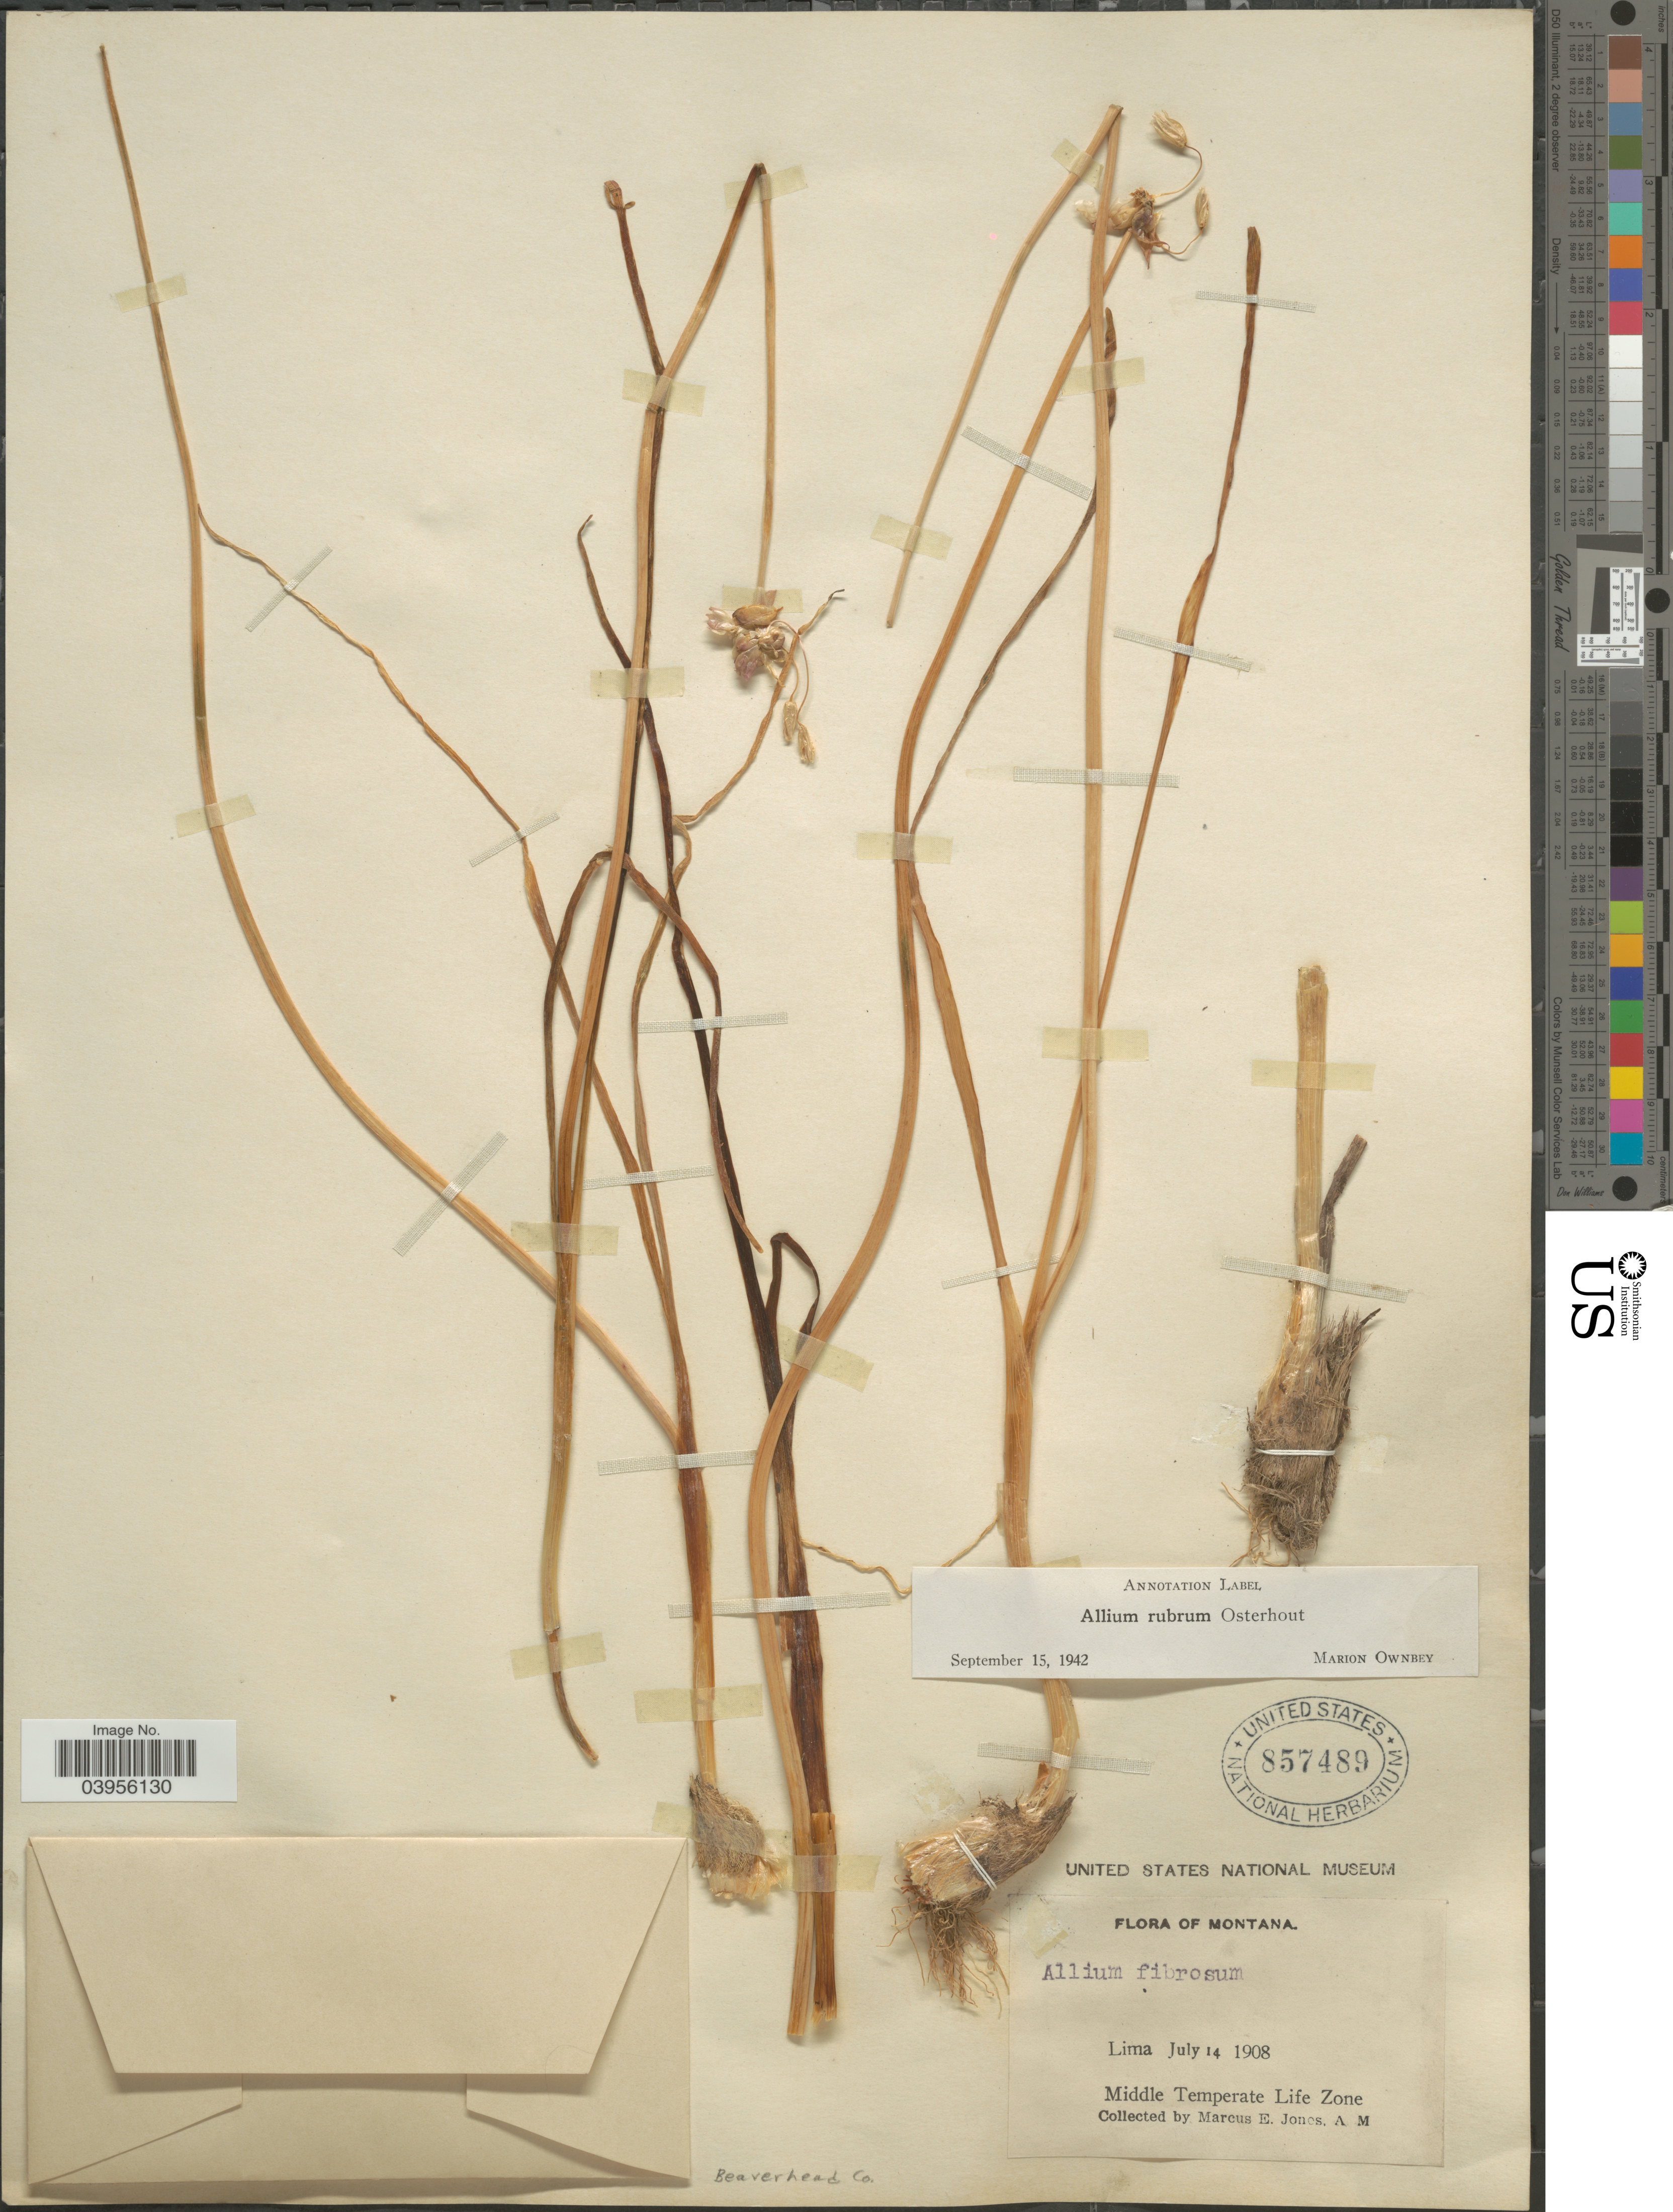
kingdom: Plantae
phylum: Tracheophyta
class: Liliopsida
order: Asparagales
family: Amaryllidaceae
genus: Allium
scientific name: Allium geyeri var. tenerum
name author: M.E. Jones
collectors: M. E. Jones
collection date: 1908-07-14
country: United States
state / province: Montana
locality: Middle Temperate Life Zone. Beaverhead Co.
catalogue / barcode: US 857489